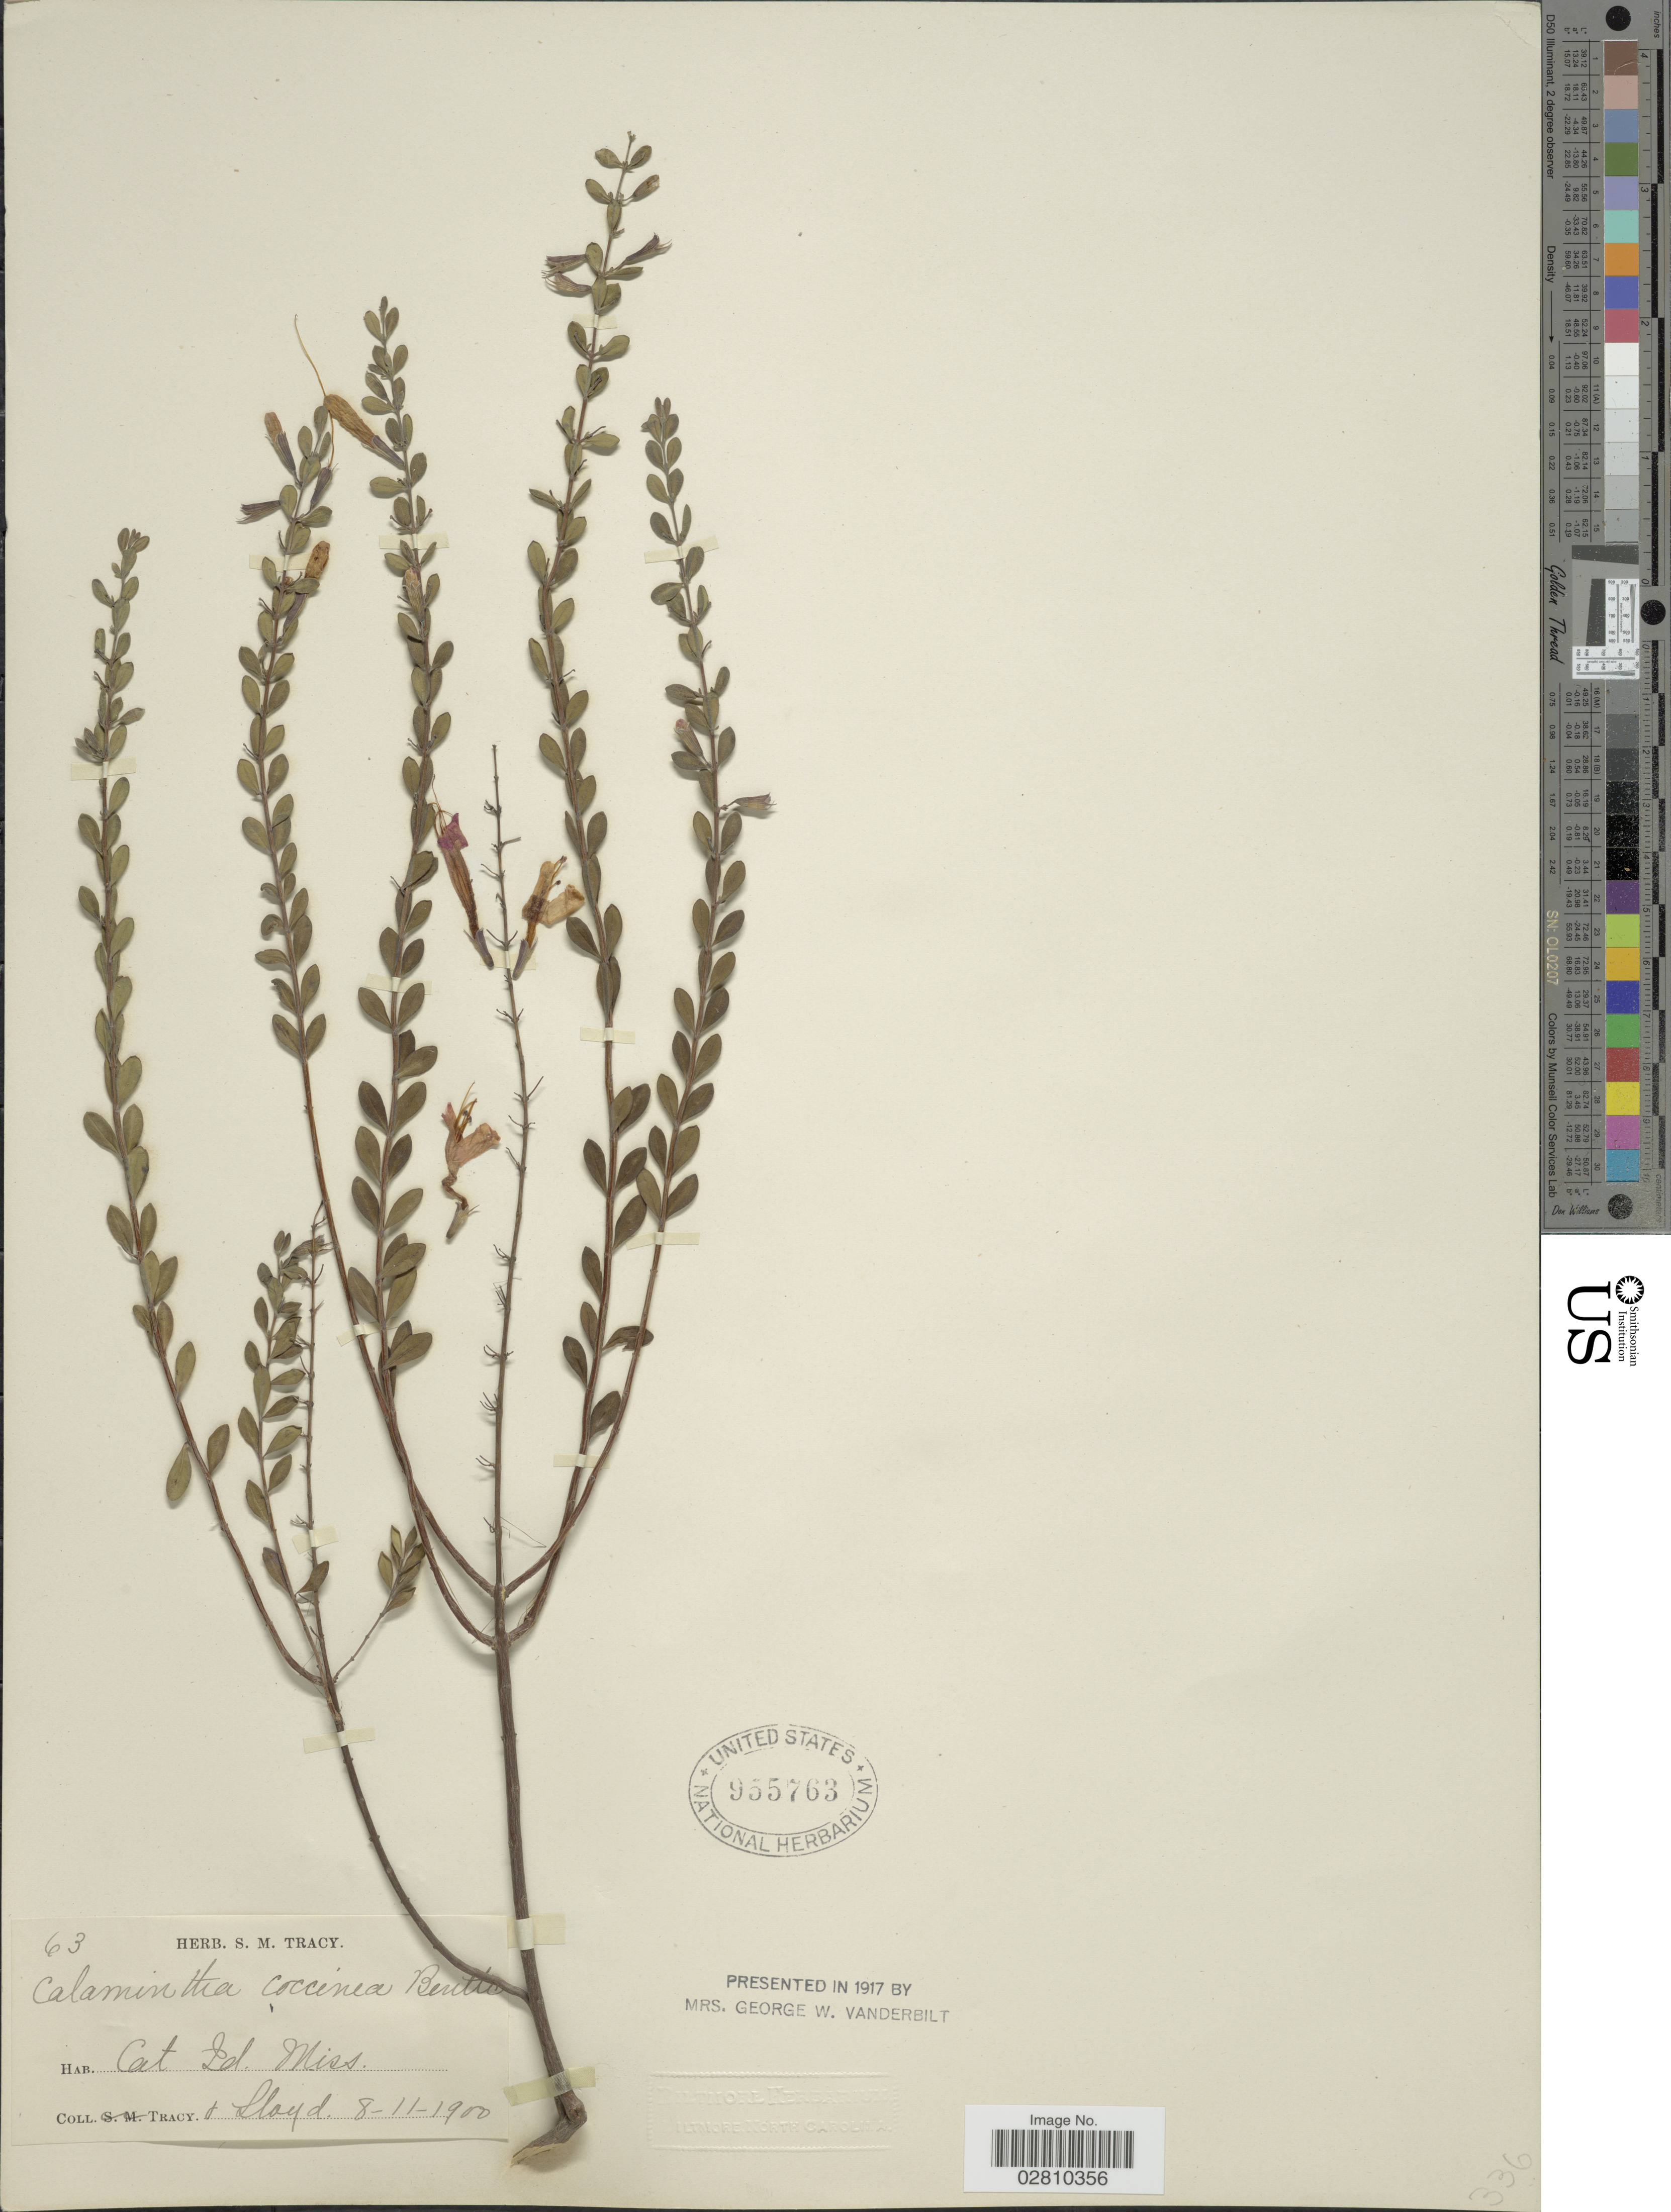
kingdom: Plantae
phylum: Tracheophyta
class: Magnoliopsida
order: Lamiales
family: Lamiaceae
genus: Clinopodium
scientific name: Clinopodium coccineum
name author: (Nutt. ex Hook.) Kuntze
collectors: -. Tracy & -- Lloyd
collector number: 63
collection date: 1900-08-11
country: United States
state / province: Mississippi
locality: Cat Id. Miss.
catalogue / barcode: US 955763